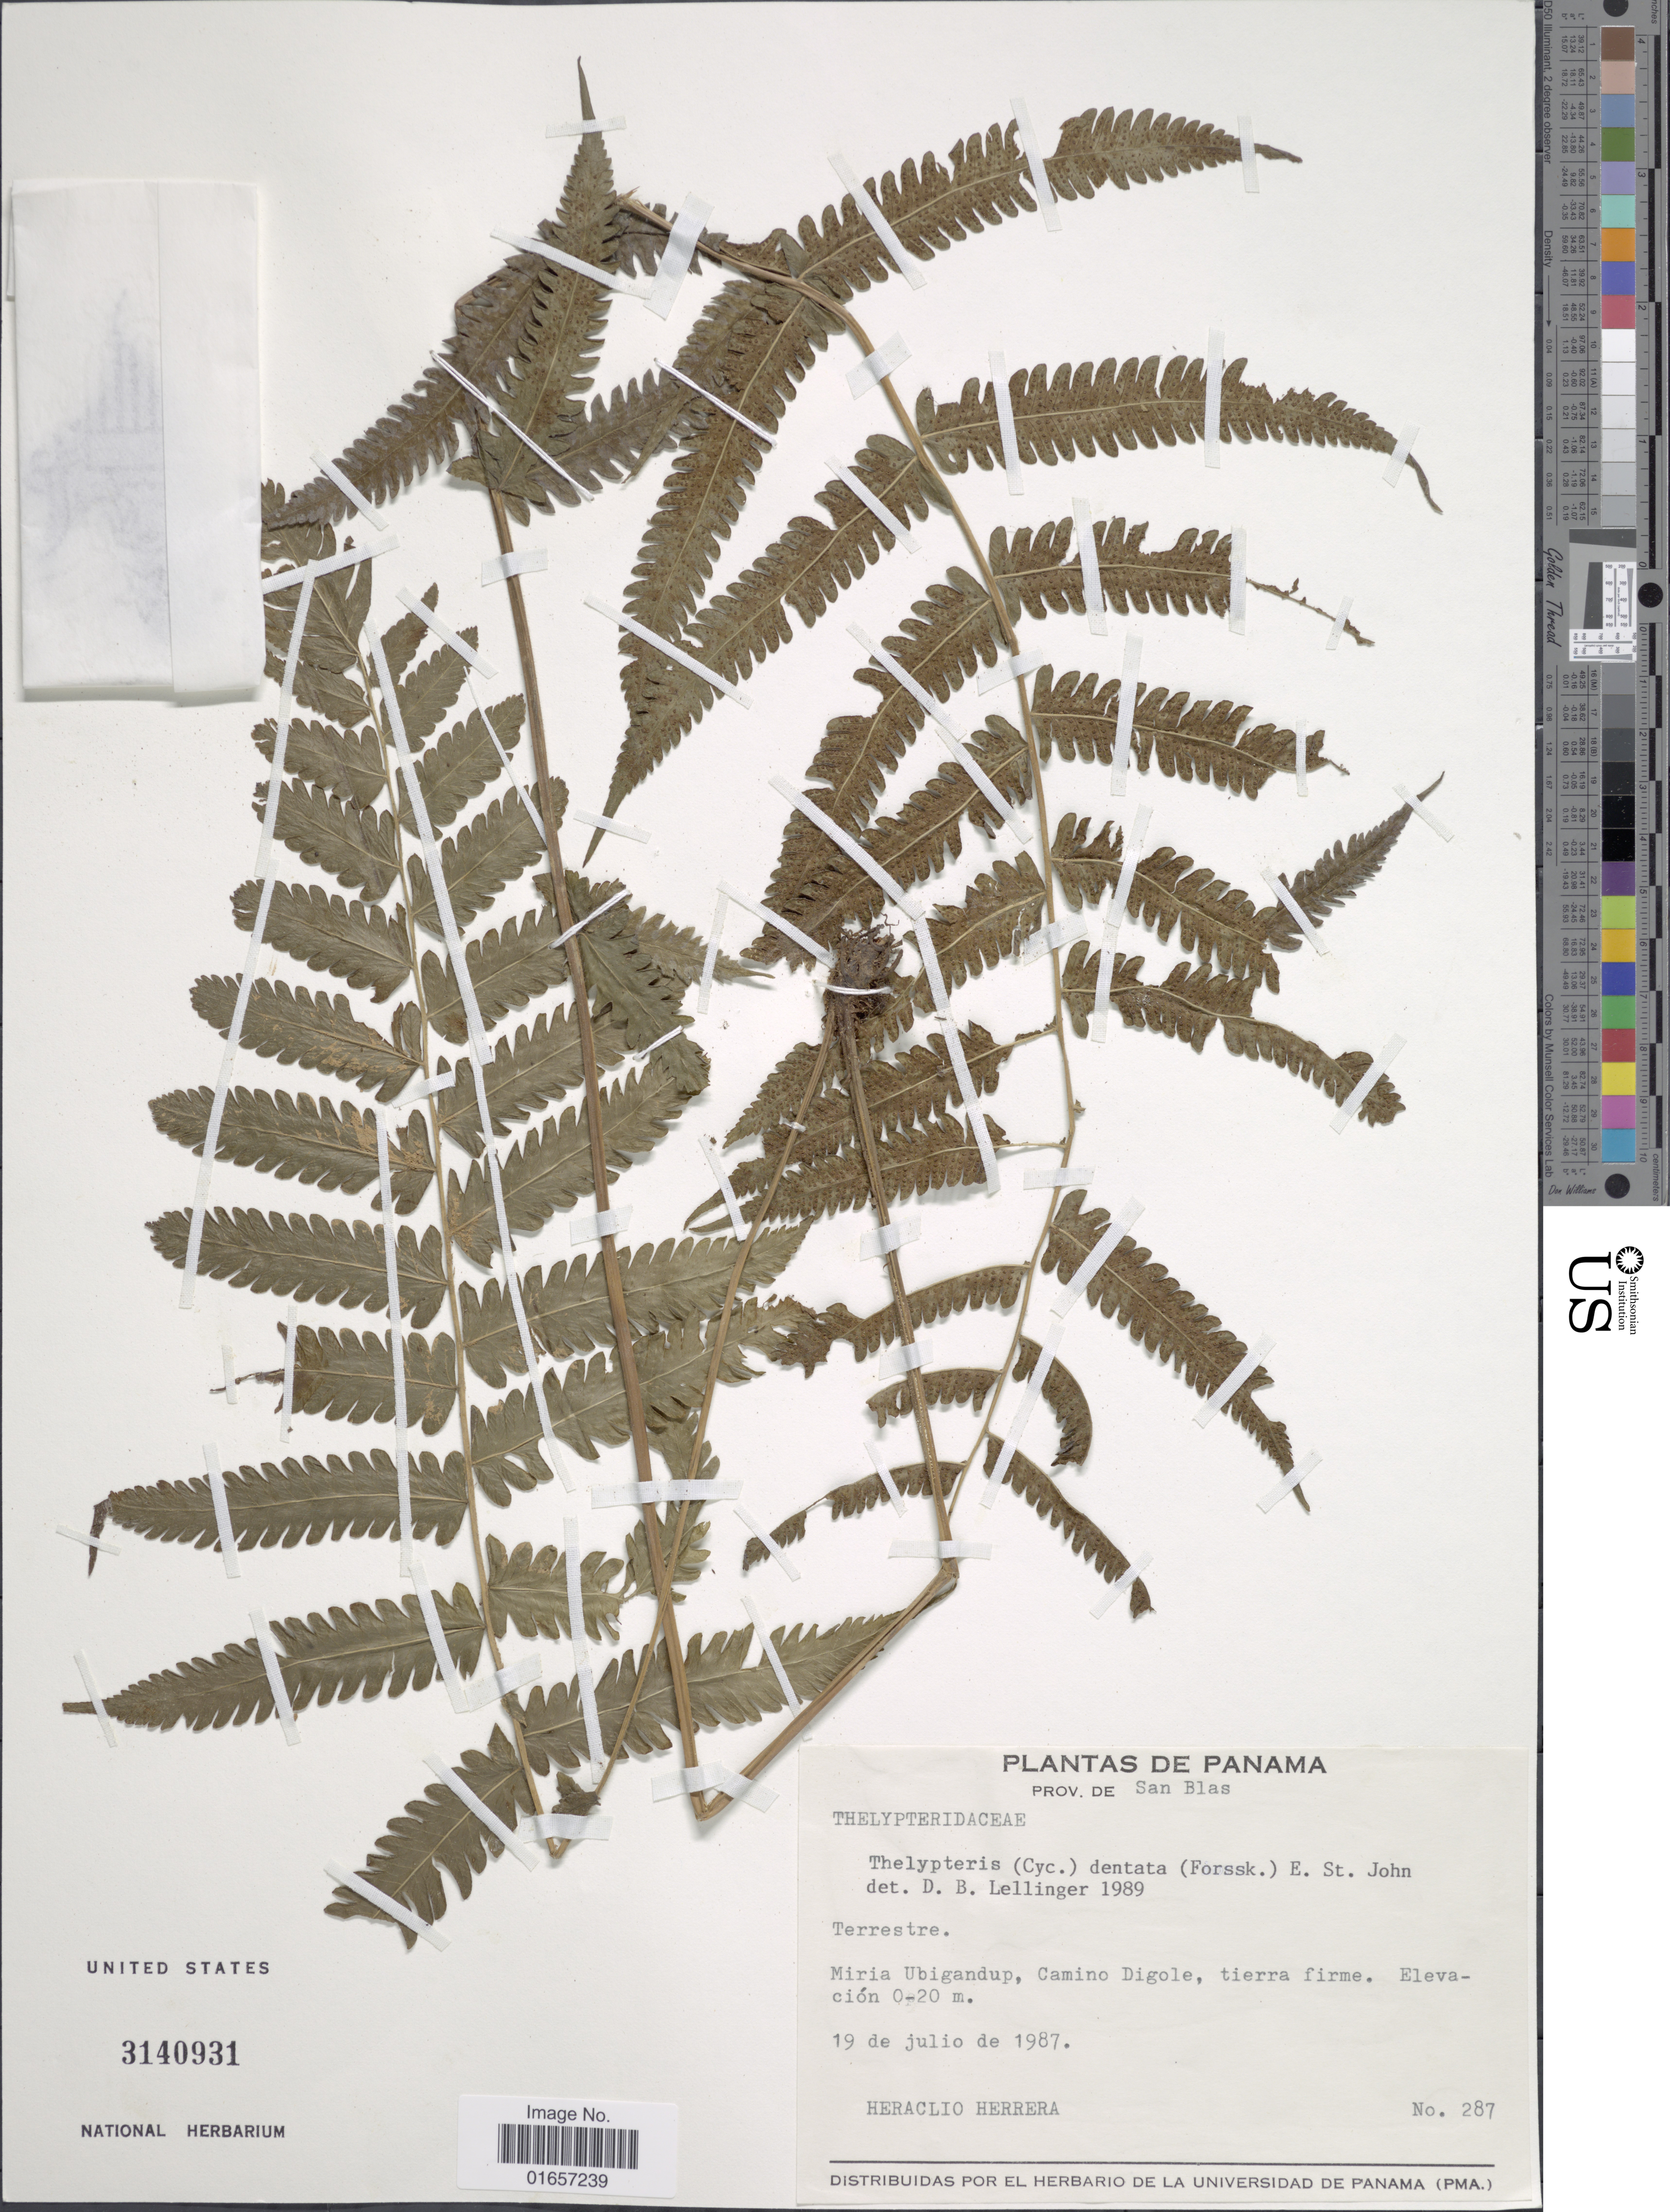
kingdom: Plantae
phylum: Tracheophyta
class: Polypodiopsida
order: Polypodiales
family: Thelypteridaceae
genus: Christella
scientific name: Christella dentata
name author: (Forssk.) Brownsey & Jermy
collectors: H. Herrera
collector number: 287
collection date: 1987-07-19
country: Panama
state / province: Kuna Yala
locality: San Blas, Miria Ubigandup, Camino Digole, tierra firma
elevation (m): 0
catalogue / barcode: US 3140931